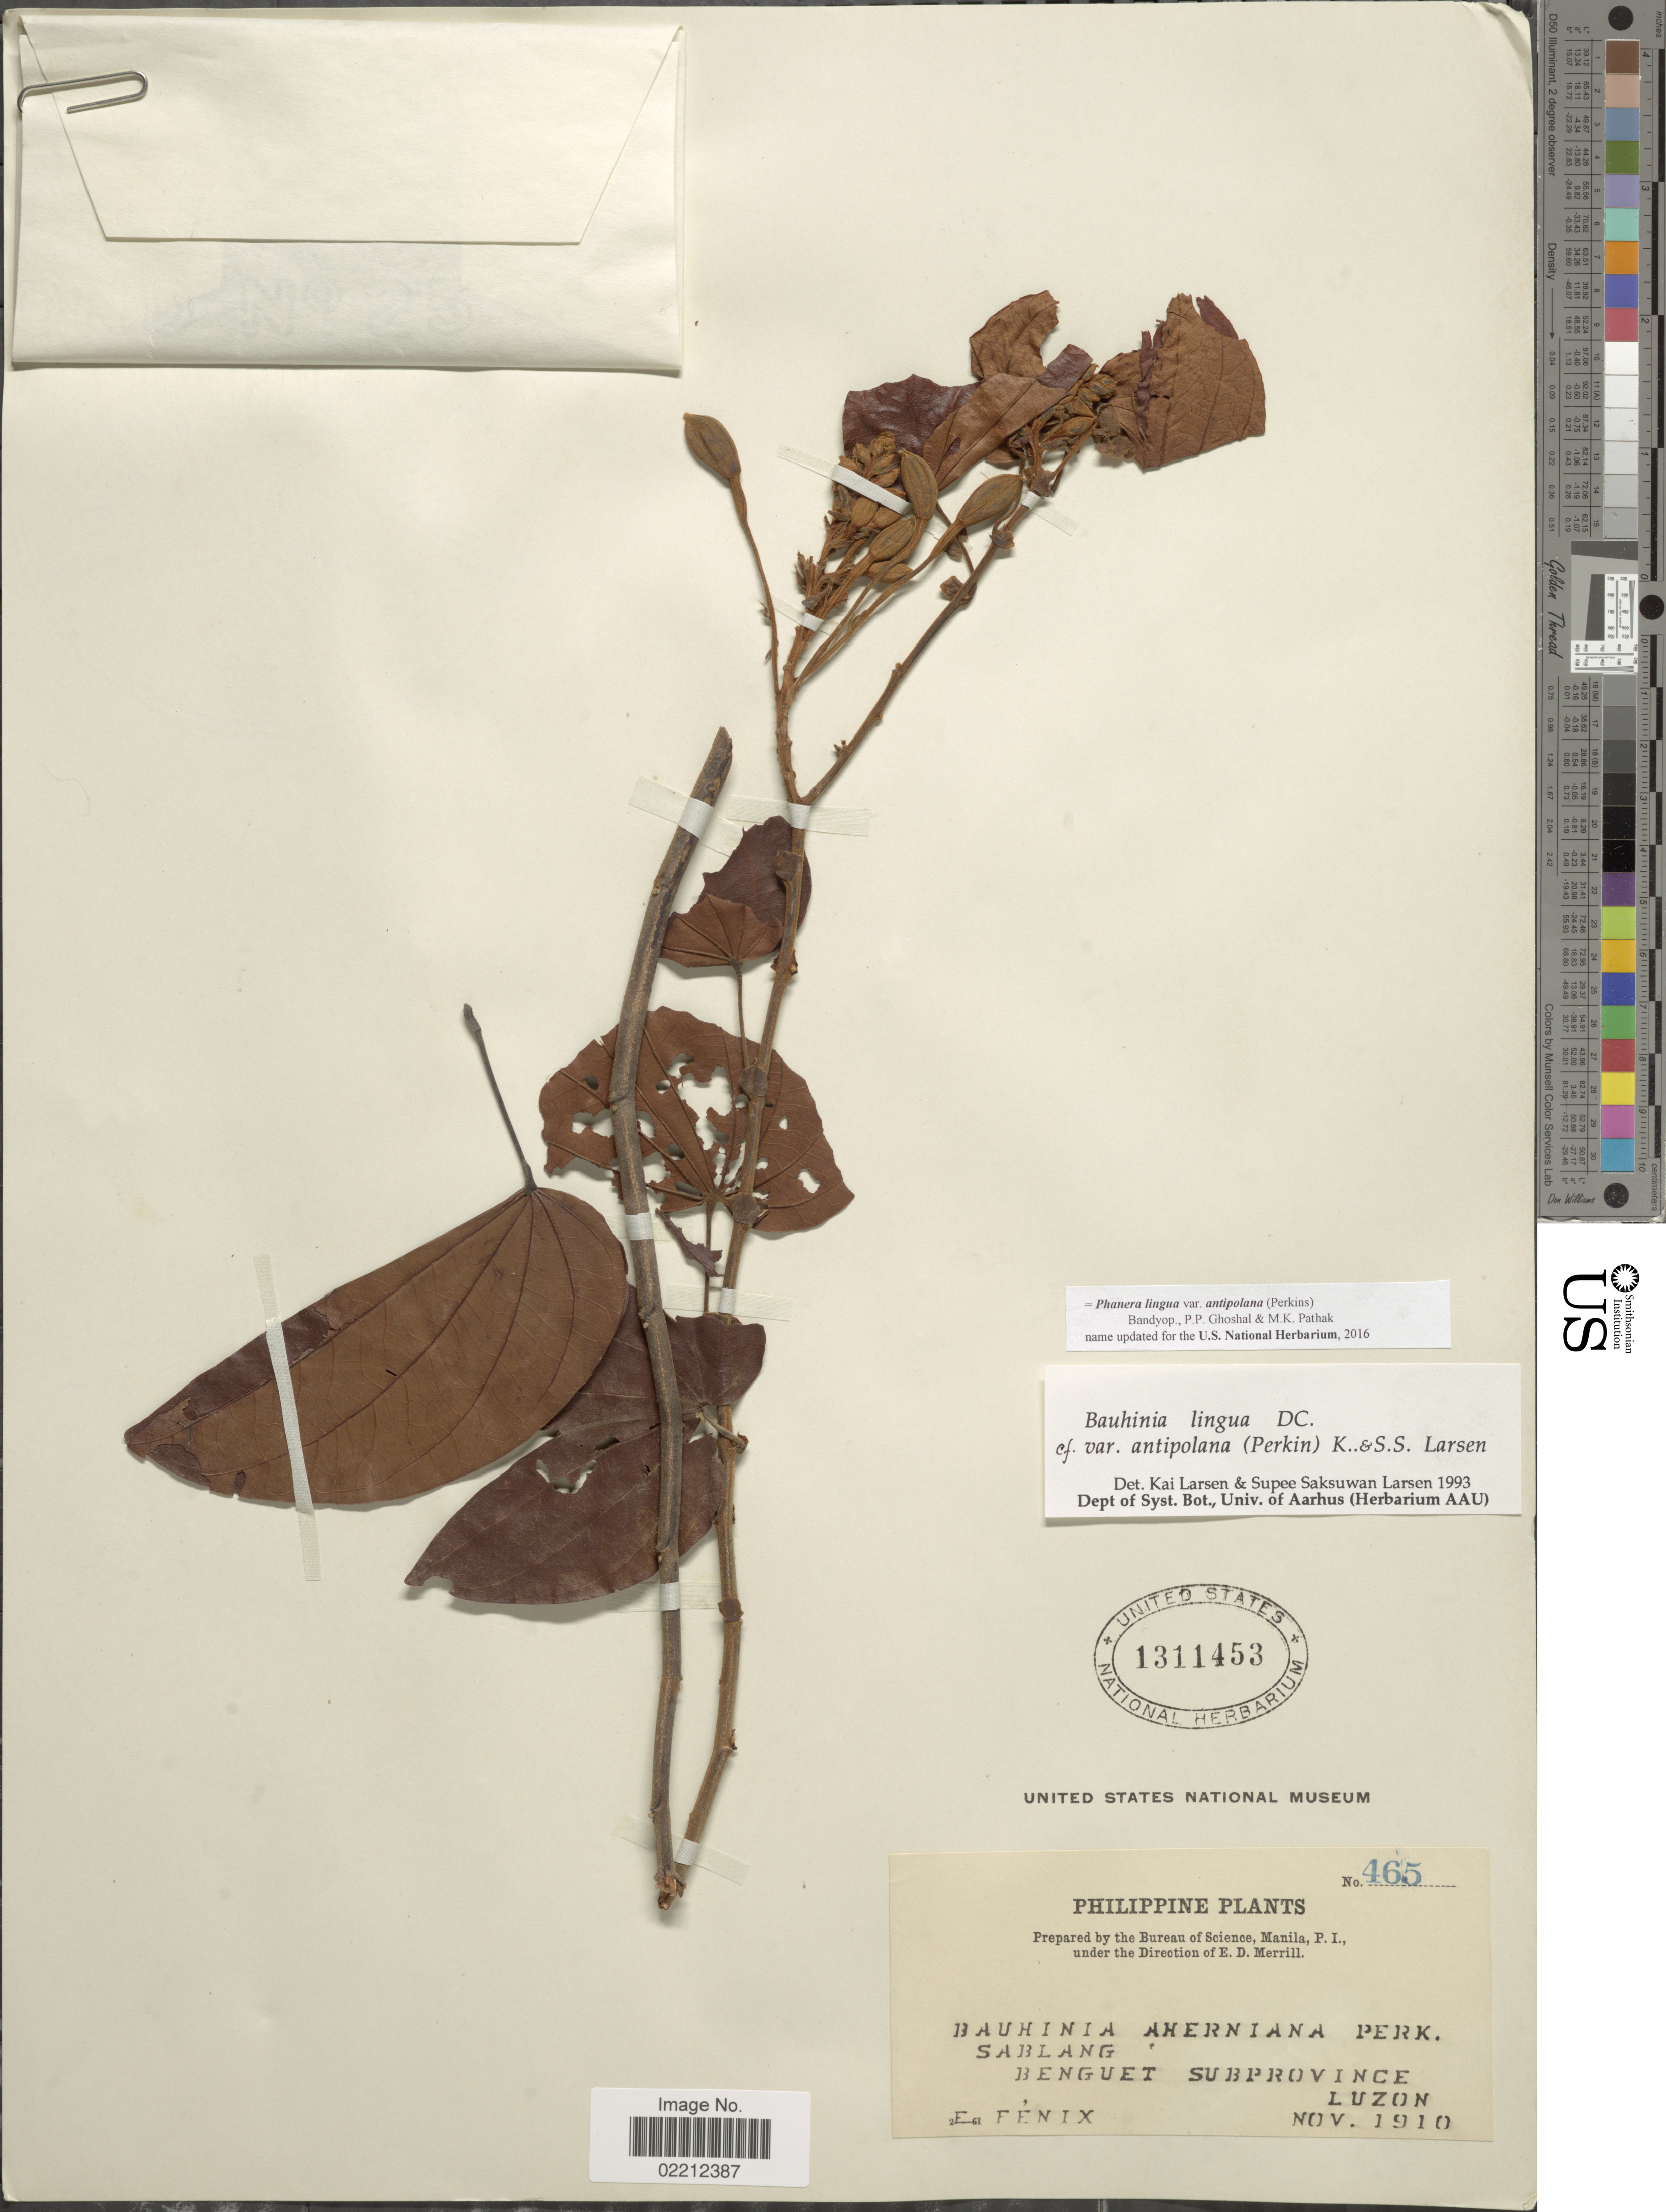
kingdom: Plantae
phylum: Tracheophyta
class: Magnoliopsida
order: Fabales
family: Fabaceae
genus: Phanera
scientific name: Phanera lingua var. antipolana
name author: (G. Perkins) Bandyop. et al.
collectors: E. Fénix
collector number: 465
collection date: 1910-11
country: Philippines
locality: Benguet Subprovince, Luzon.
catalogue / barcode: US 1311453